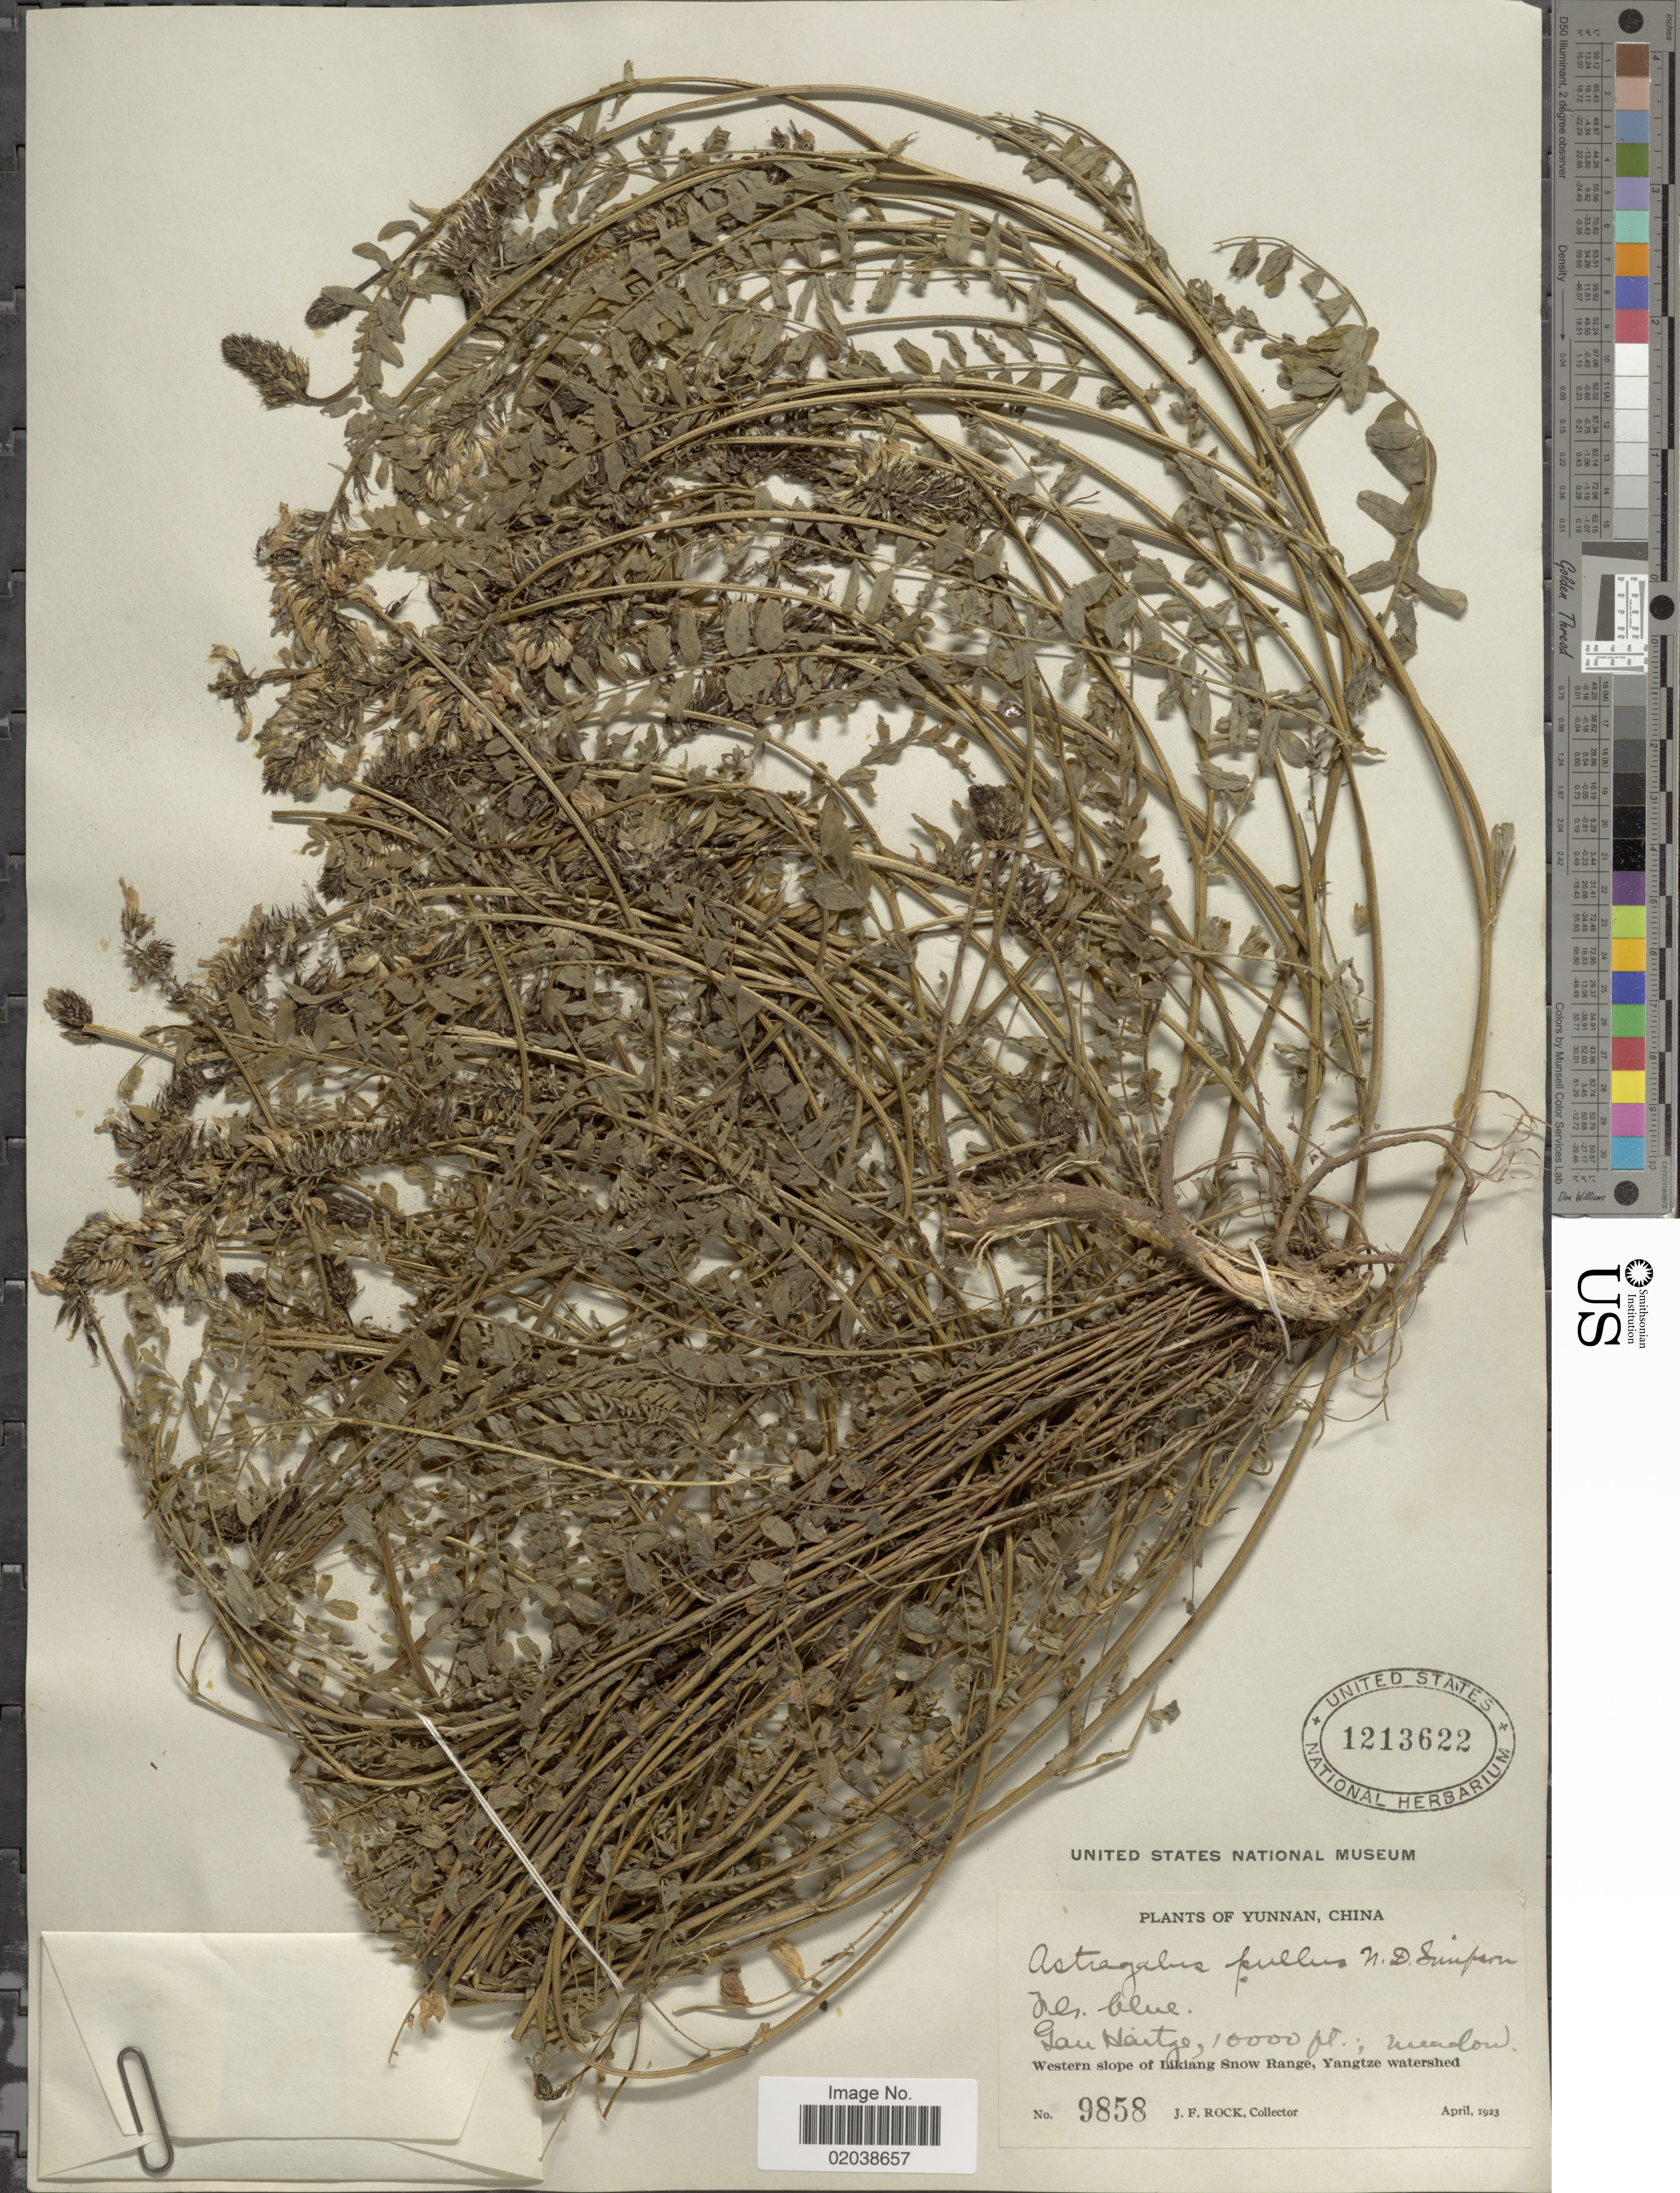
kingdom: Plantae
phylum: Tracheophyta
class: Magnoliopsida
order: Fabales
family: Fabaceae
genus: Astragalus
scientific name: Astragalus pullus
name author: Fisch.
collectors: J. Rock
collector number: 9858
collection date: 1923-04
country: China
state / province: Yunnan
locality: Gan Hartze. meadow. Western slope of Likiang Snow Range, Yangtze watershed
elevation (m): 3048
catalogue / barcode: US 1213622